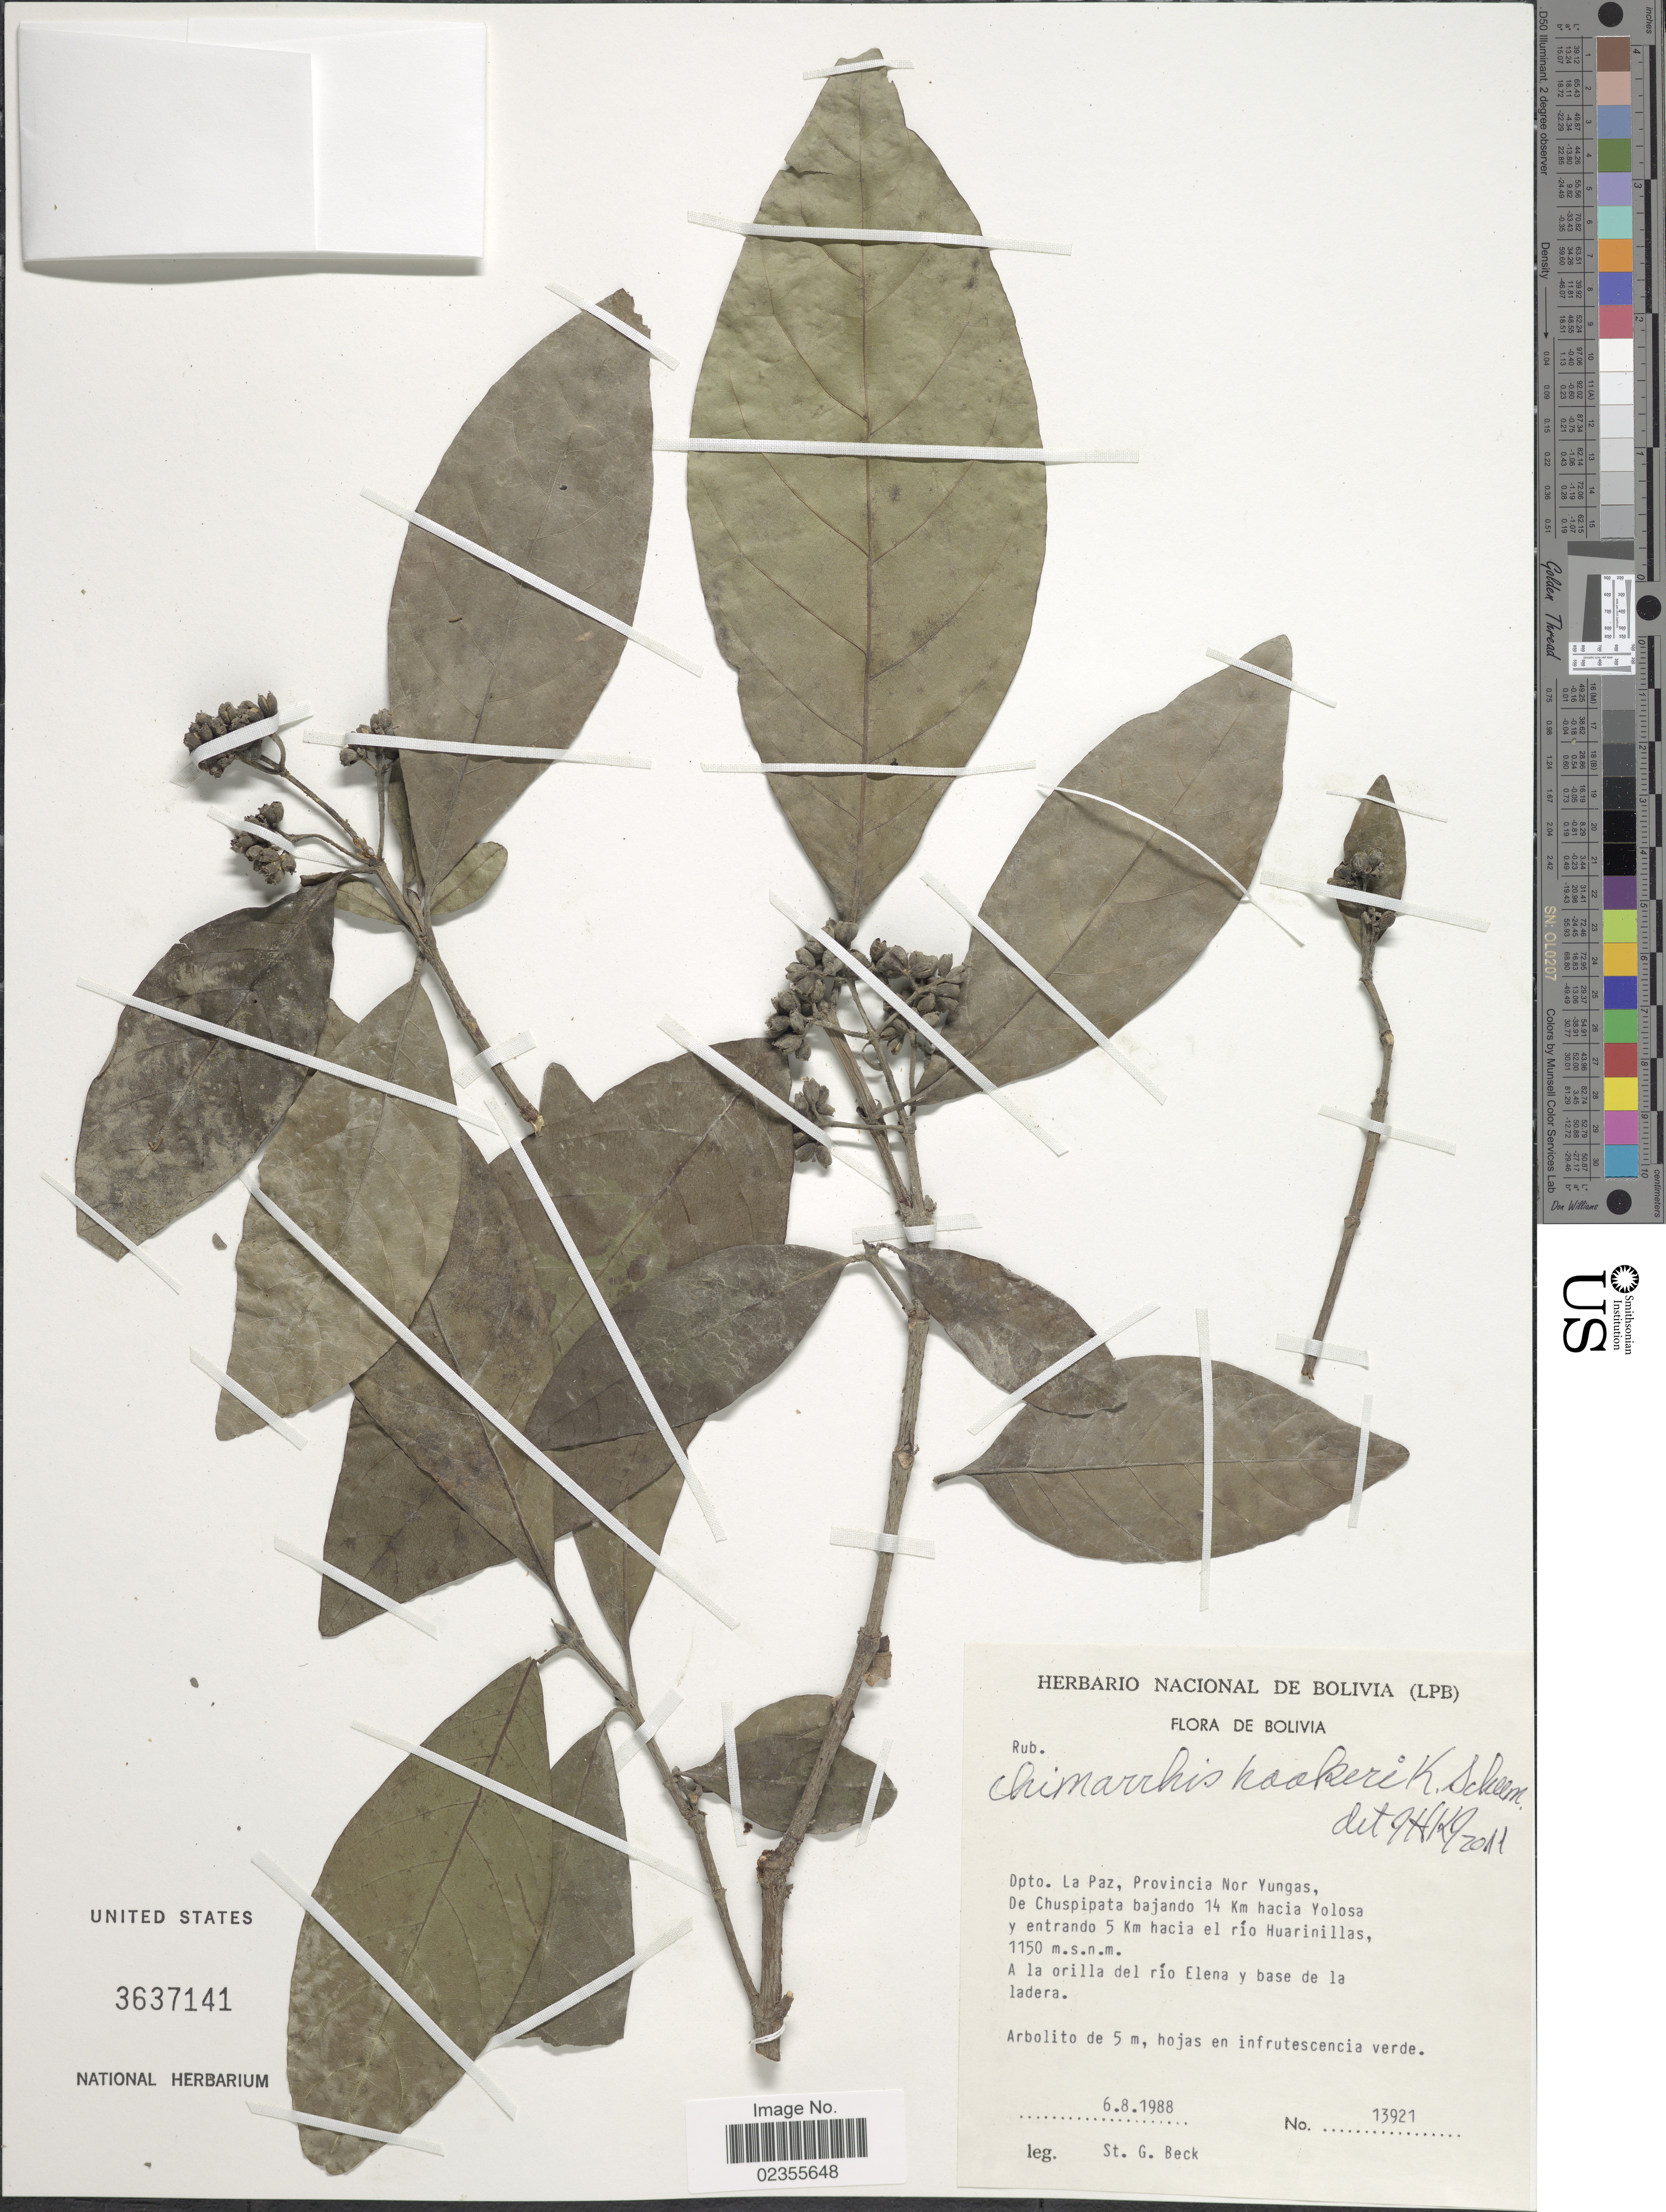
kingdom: Plantae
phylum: Tracheophyta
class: Magnoliopsida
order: Gentianales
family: Rubiaceae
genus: Chimarrhis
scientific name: Chimarrhis hookeri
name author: K. Schum.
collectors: S. G. Beck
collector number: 13921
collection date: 1988-08-06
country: Bolivia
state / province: La Paz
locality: Provincia Nor Yungas. De Chuspipata bajando 14 km hacia Yolosa y entrando 5 km hacia el rio Huarinillas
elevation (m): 1150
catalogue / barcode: US 3637141